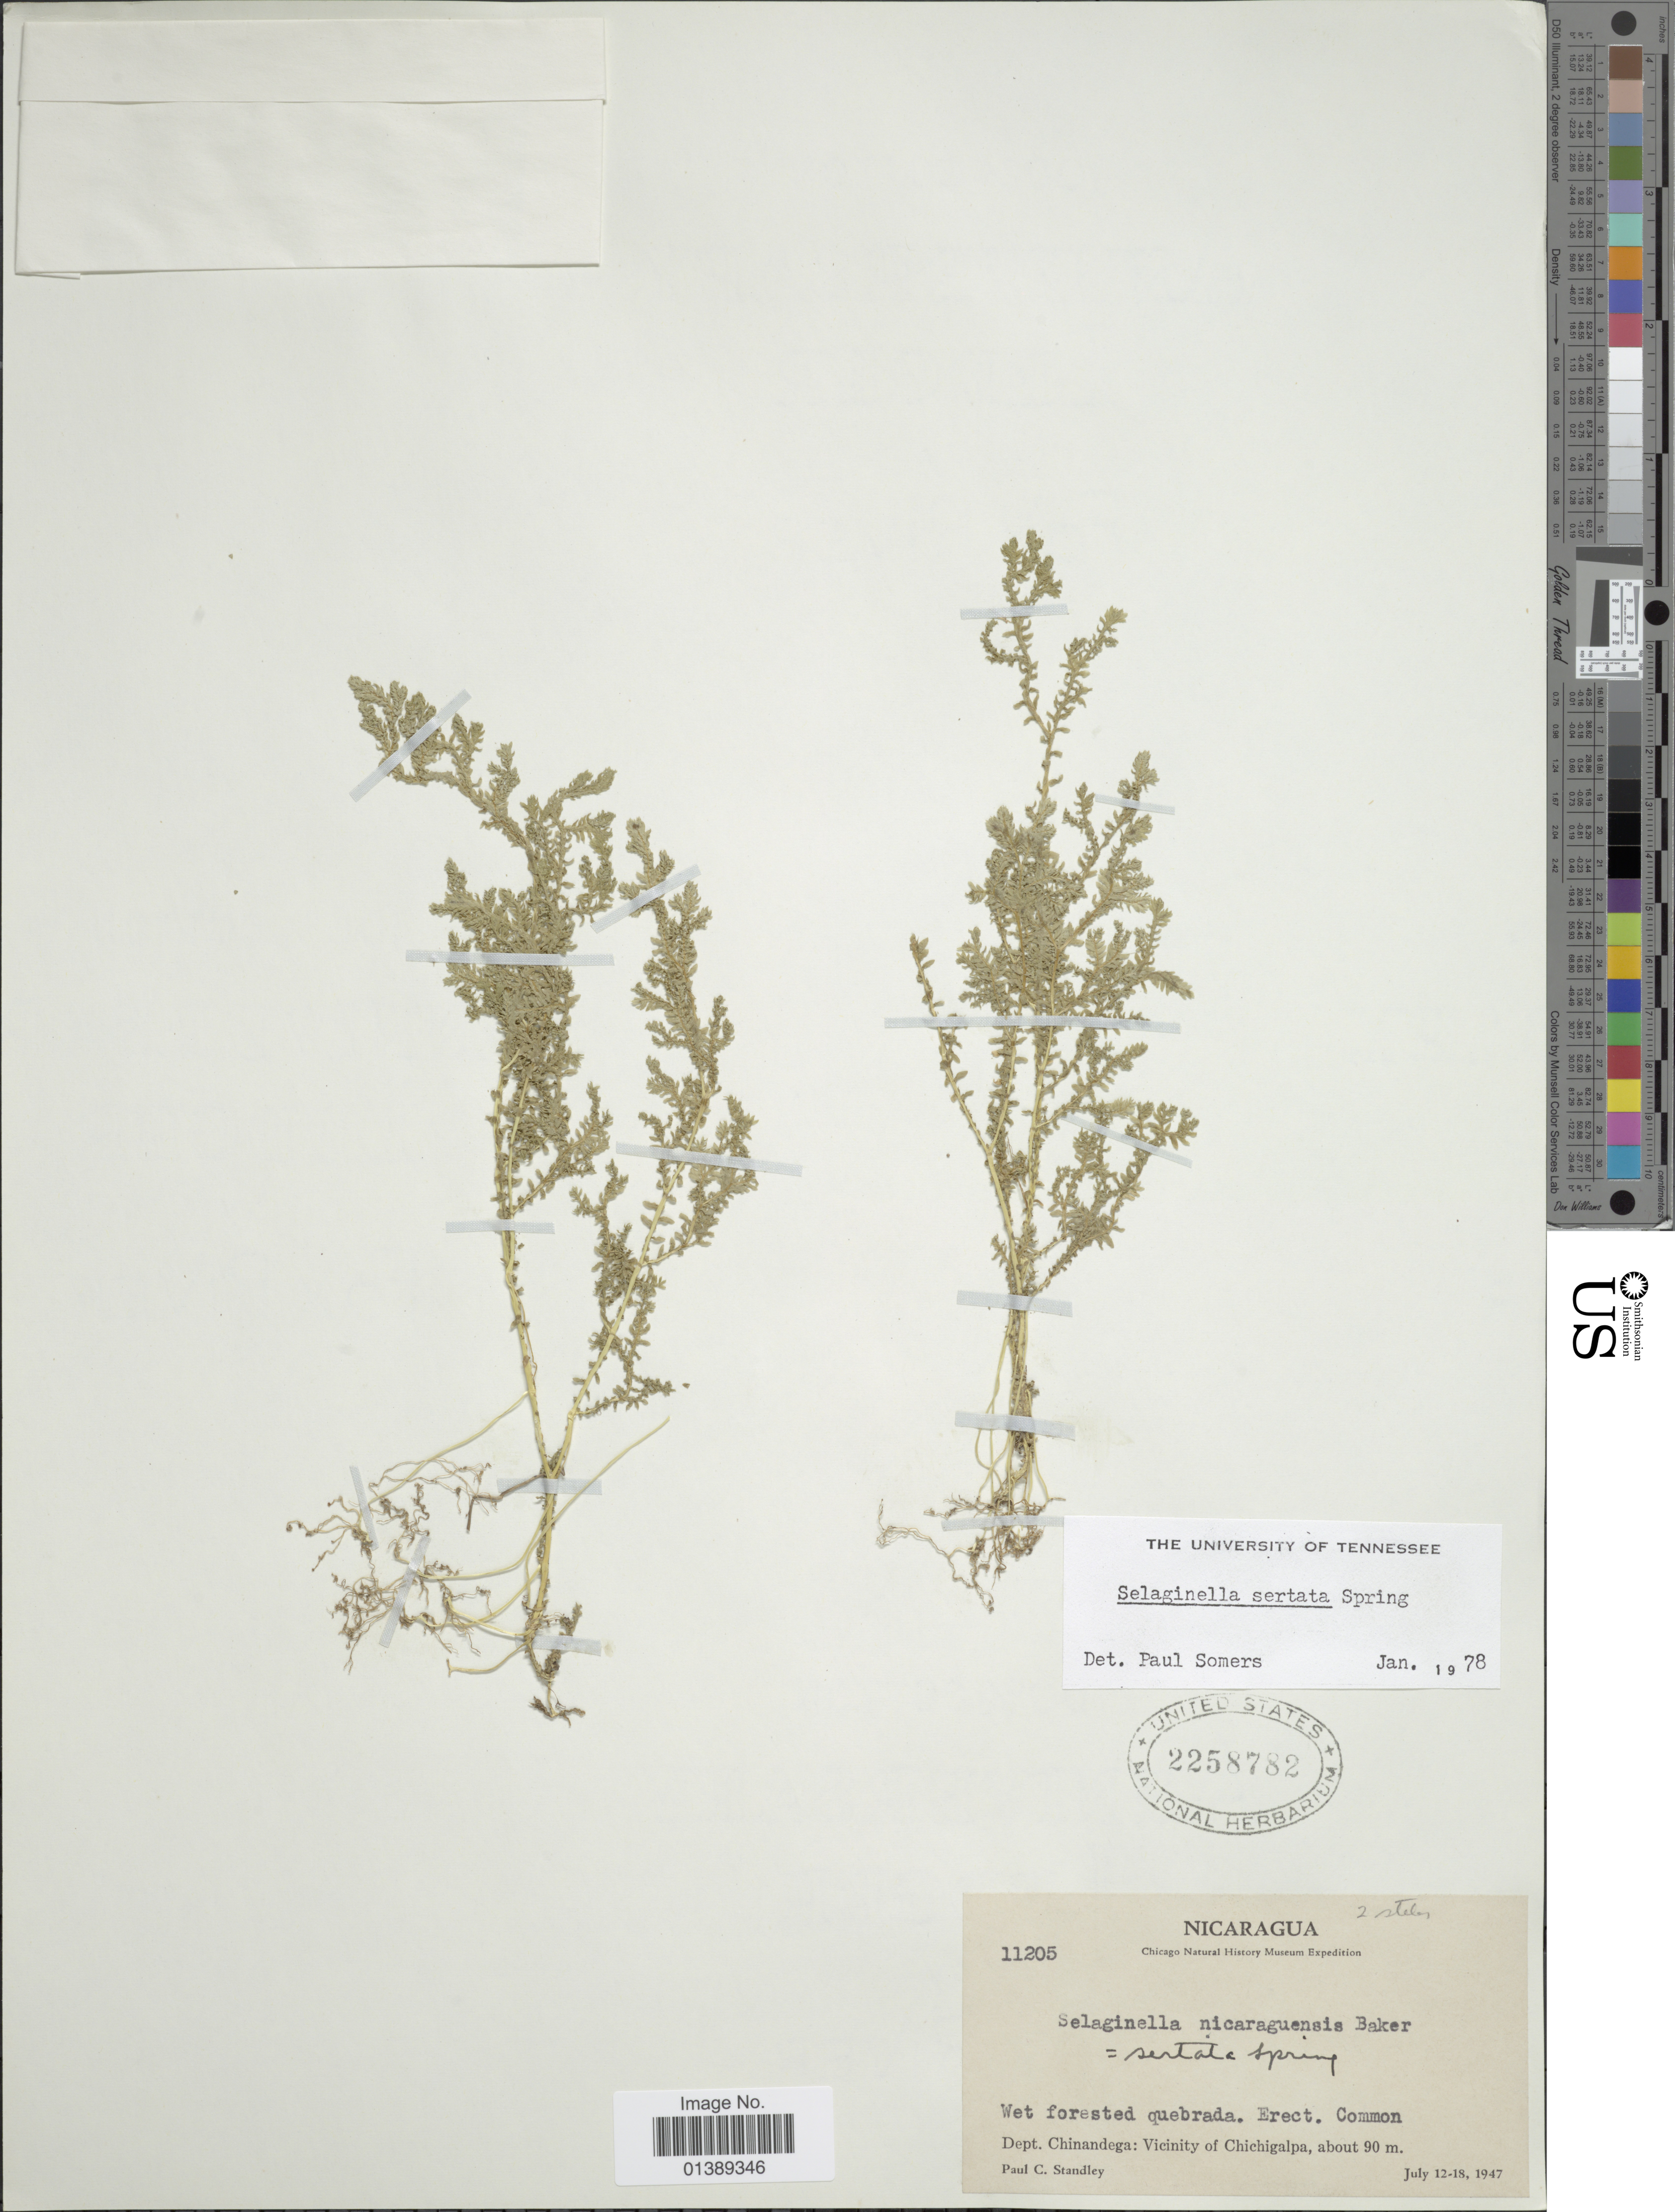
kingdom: Plantae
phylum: Tracheophyta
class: Lycopodiopsida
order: Selaginellales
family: Selaginellaceae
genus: Selaginella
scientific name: Selaginella sertata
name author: Spring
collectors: P. C. Standley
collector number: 11205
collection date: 1947-07-12/1947-07-18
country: Nicaragua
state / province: Chinandega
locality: Vicinity of Chichigalpa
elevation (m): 90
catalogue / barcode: US 2258782